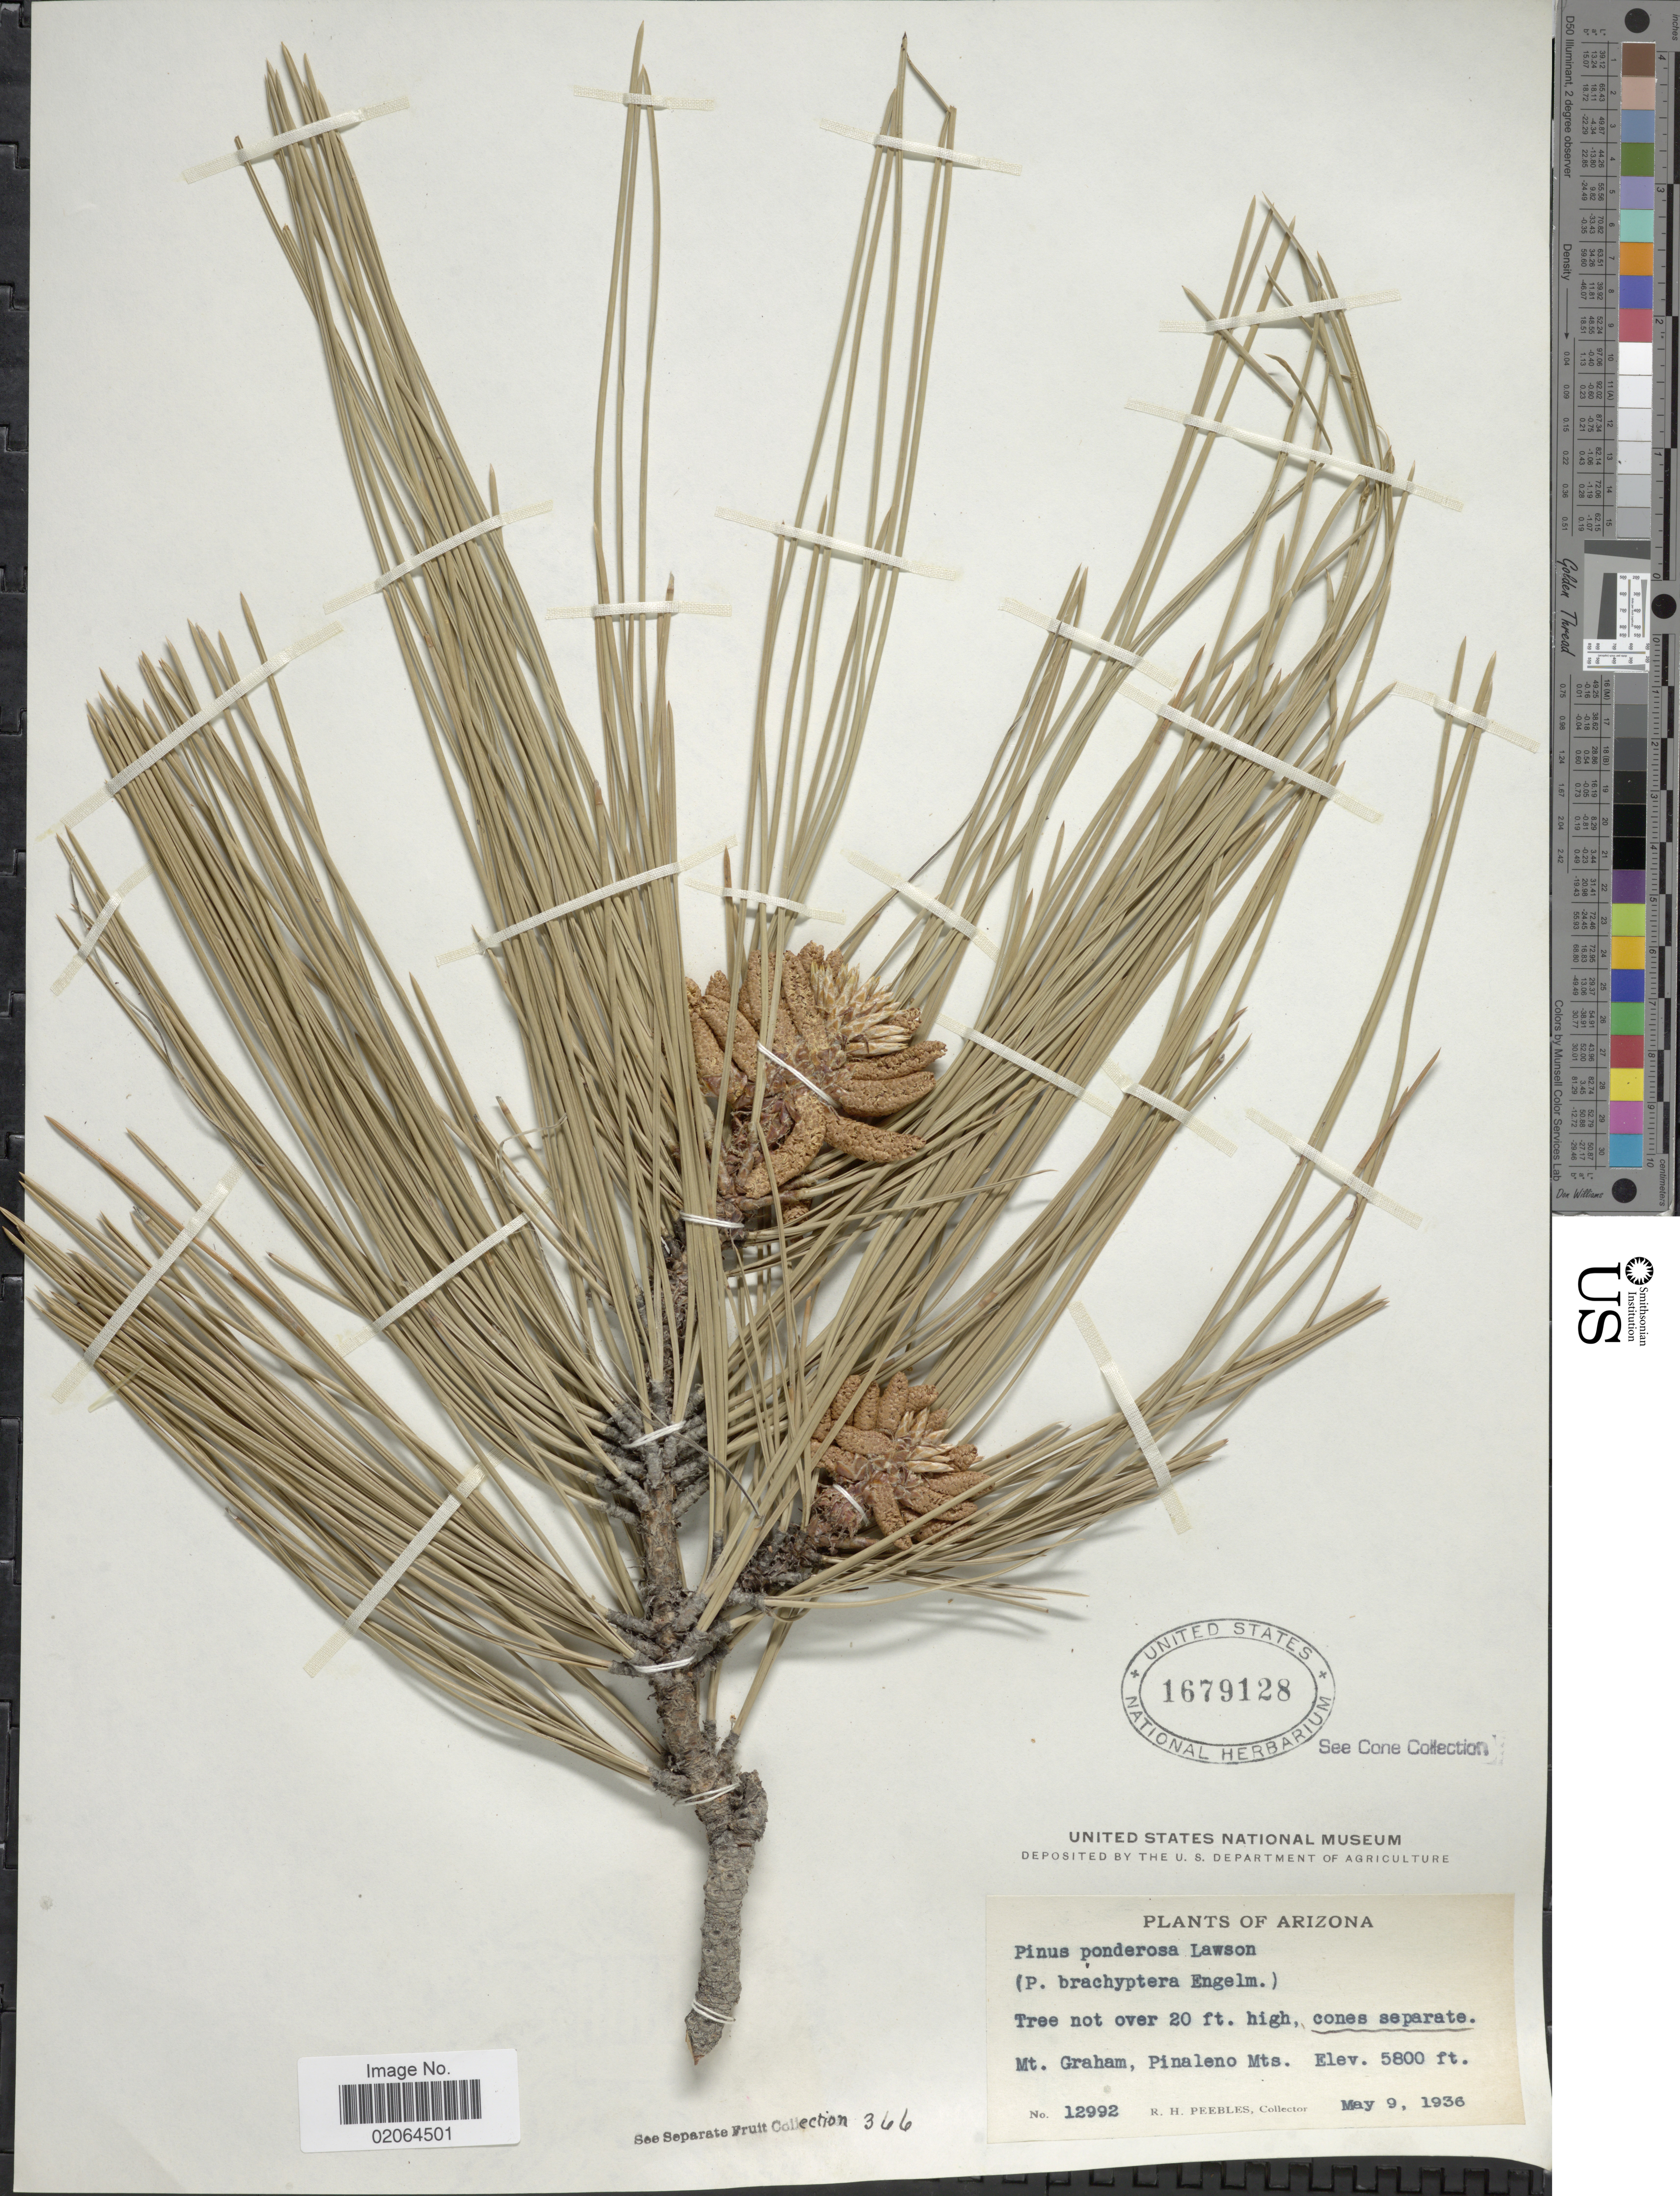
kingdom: Plantae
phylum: Tracheophyta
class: Pinopsida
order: Pinales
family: Pinaceae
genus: Pinus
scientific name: Pinus ponderosa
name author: Douglas ex C. Lawson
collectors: R. H. Peebles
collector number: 12992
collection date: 1936-05-09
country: United States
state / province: Arizona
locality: Arizona, Mt. Graham, Pinaleno Mts.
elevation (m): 1768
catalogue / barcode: US 1679128